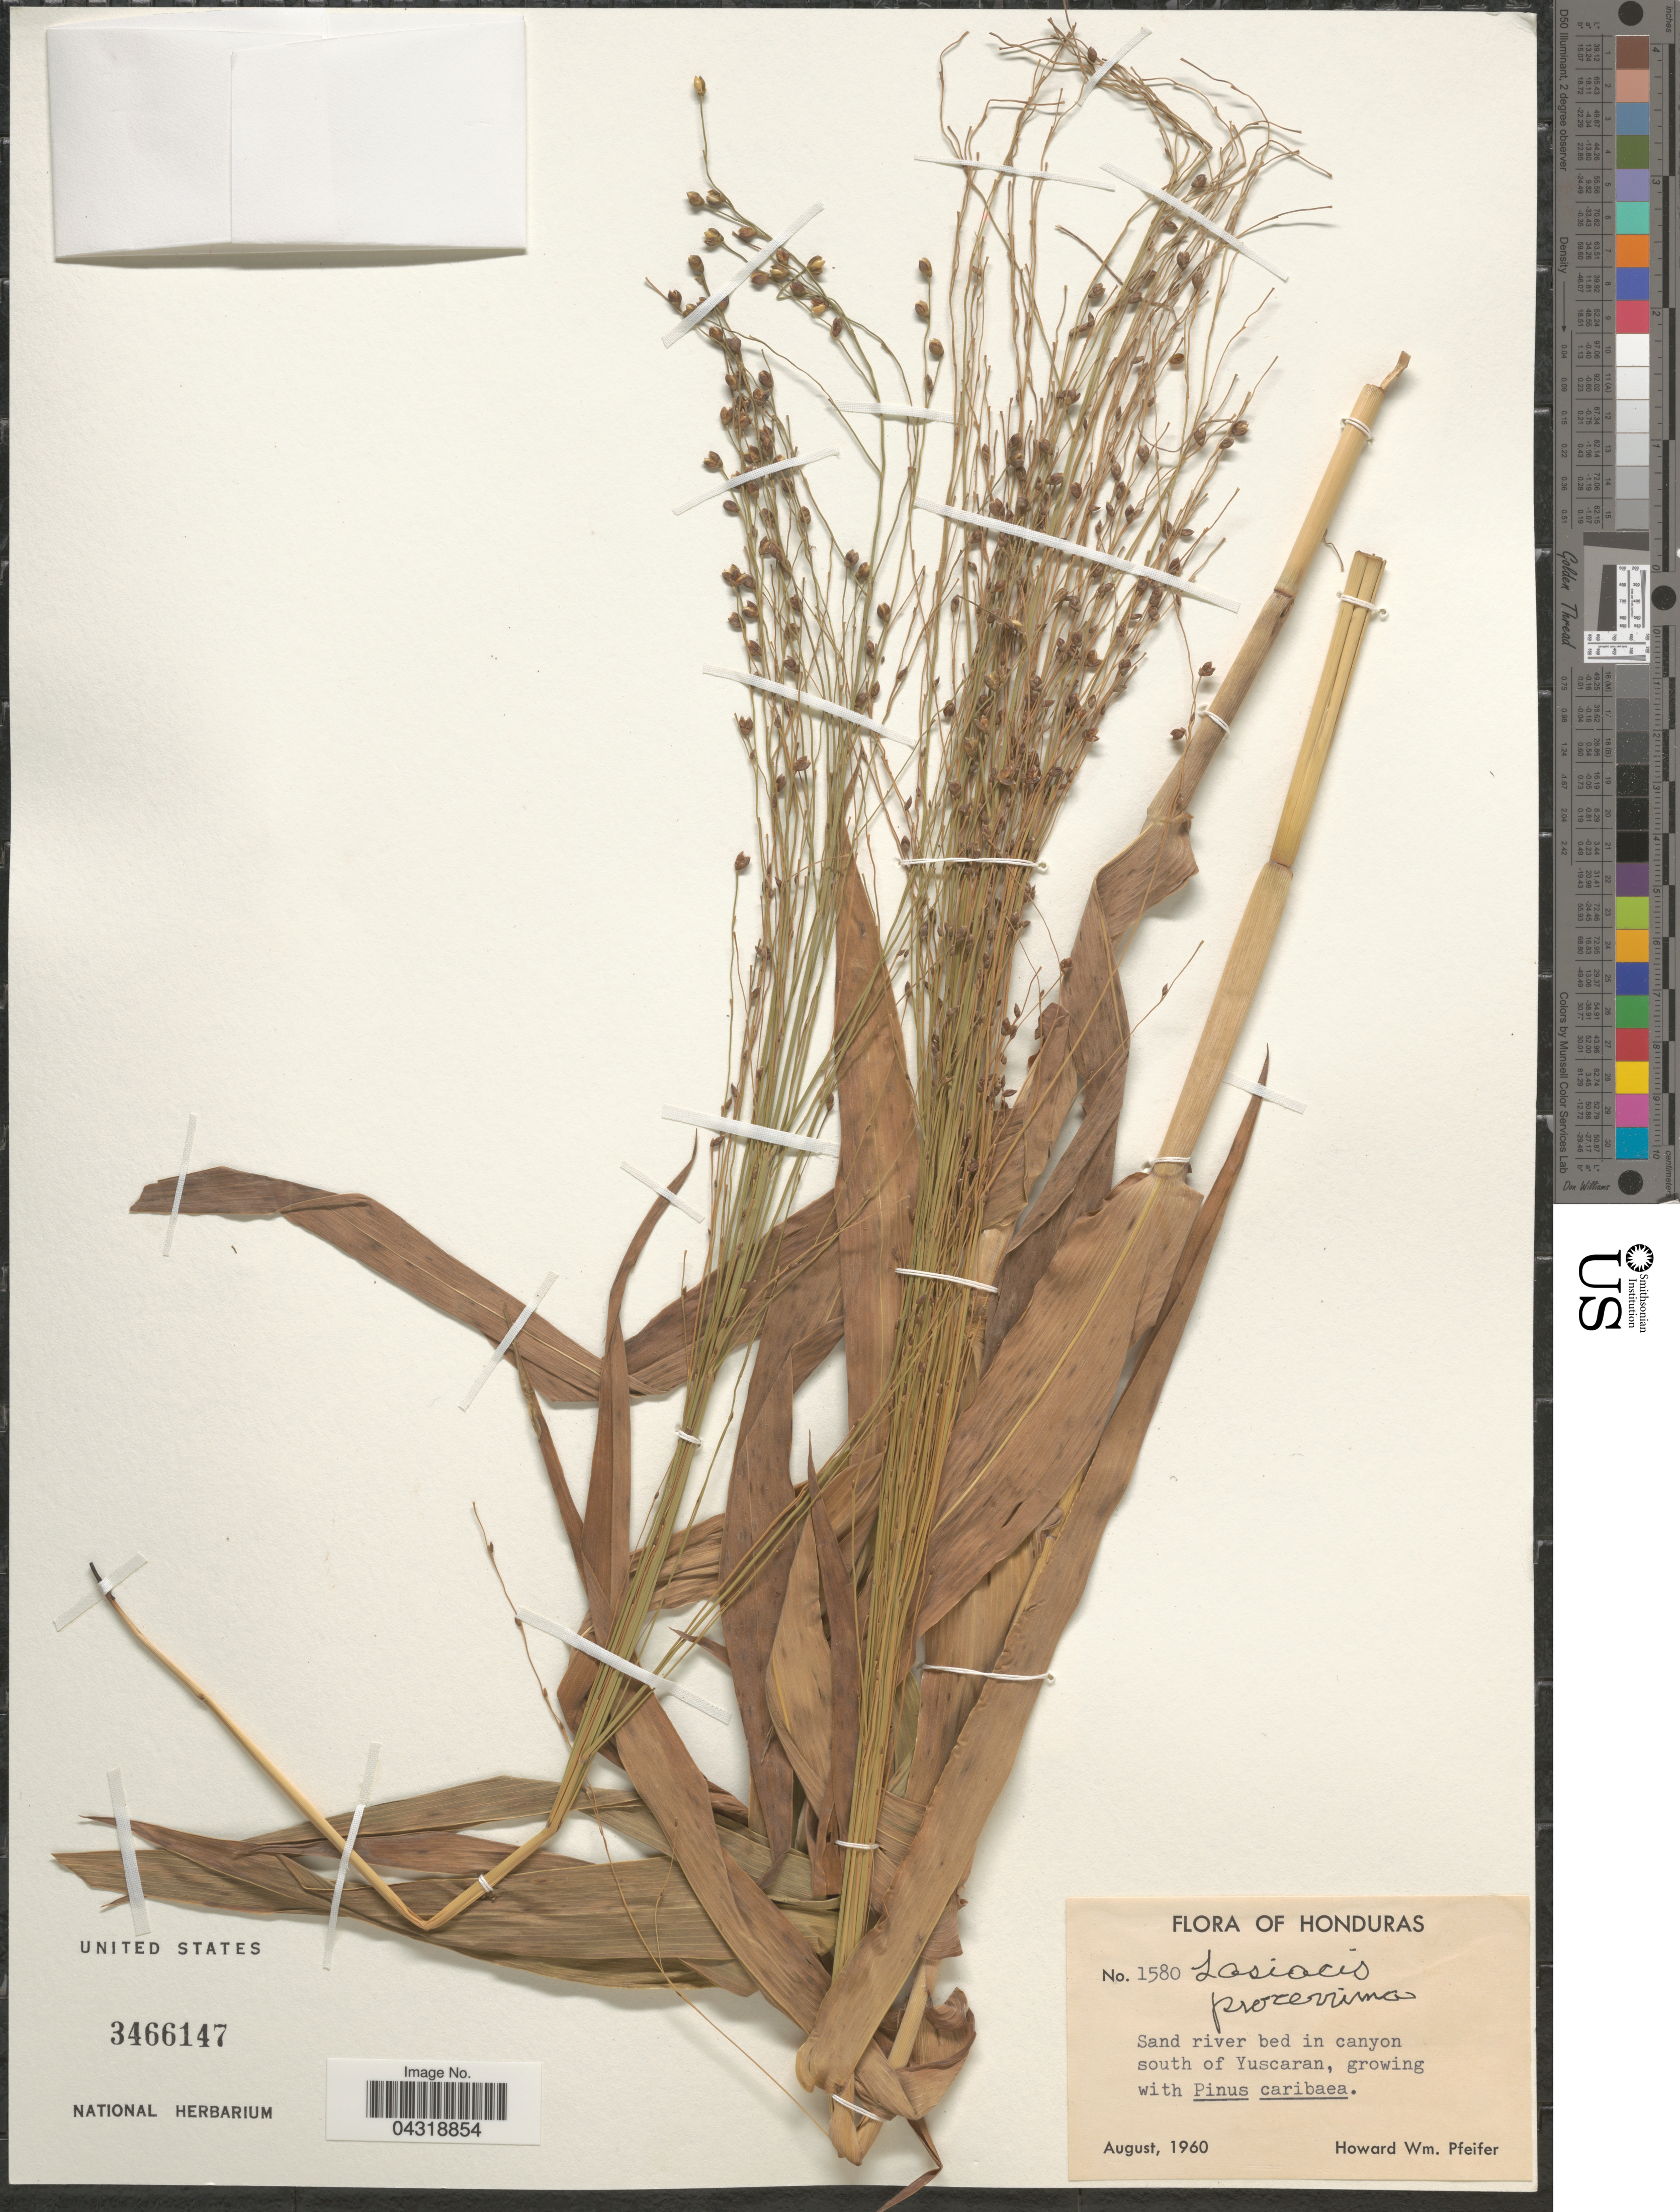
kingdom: Plantae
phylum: Tracheophyta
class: Liliopsida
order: Poales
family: Poaceae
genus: Lasiacis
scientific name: Lasiacis procerrima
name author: (Hack.) Hitchc.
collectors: H. W. Pfeifer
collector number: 1580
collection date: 1960-08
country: Honduras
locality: Sand river bed in canyon south of Yuscaran.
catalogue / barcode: US 3466147